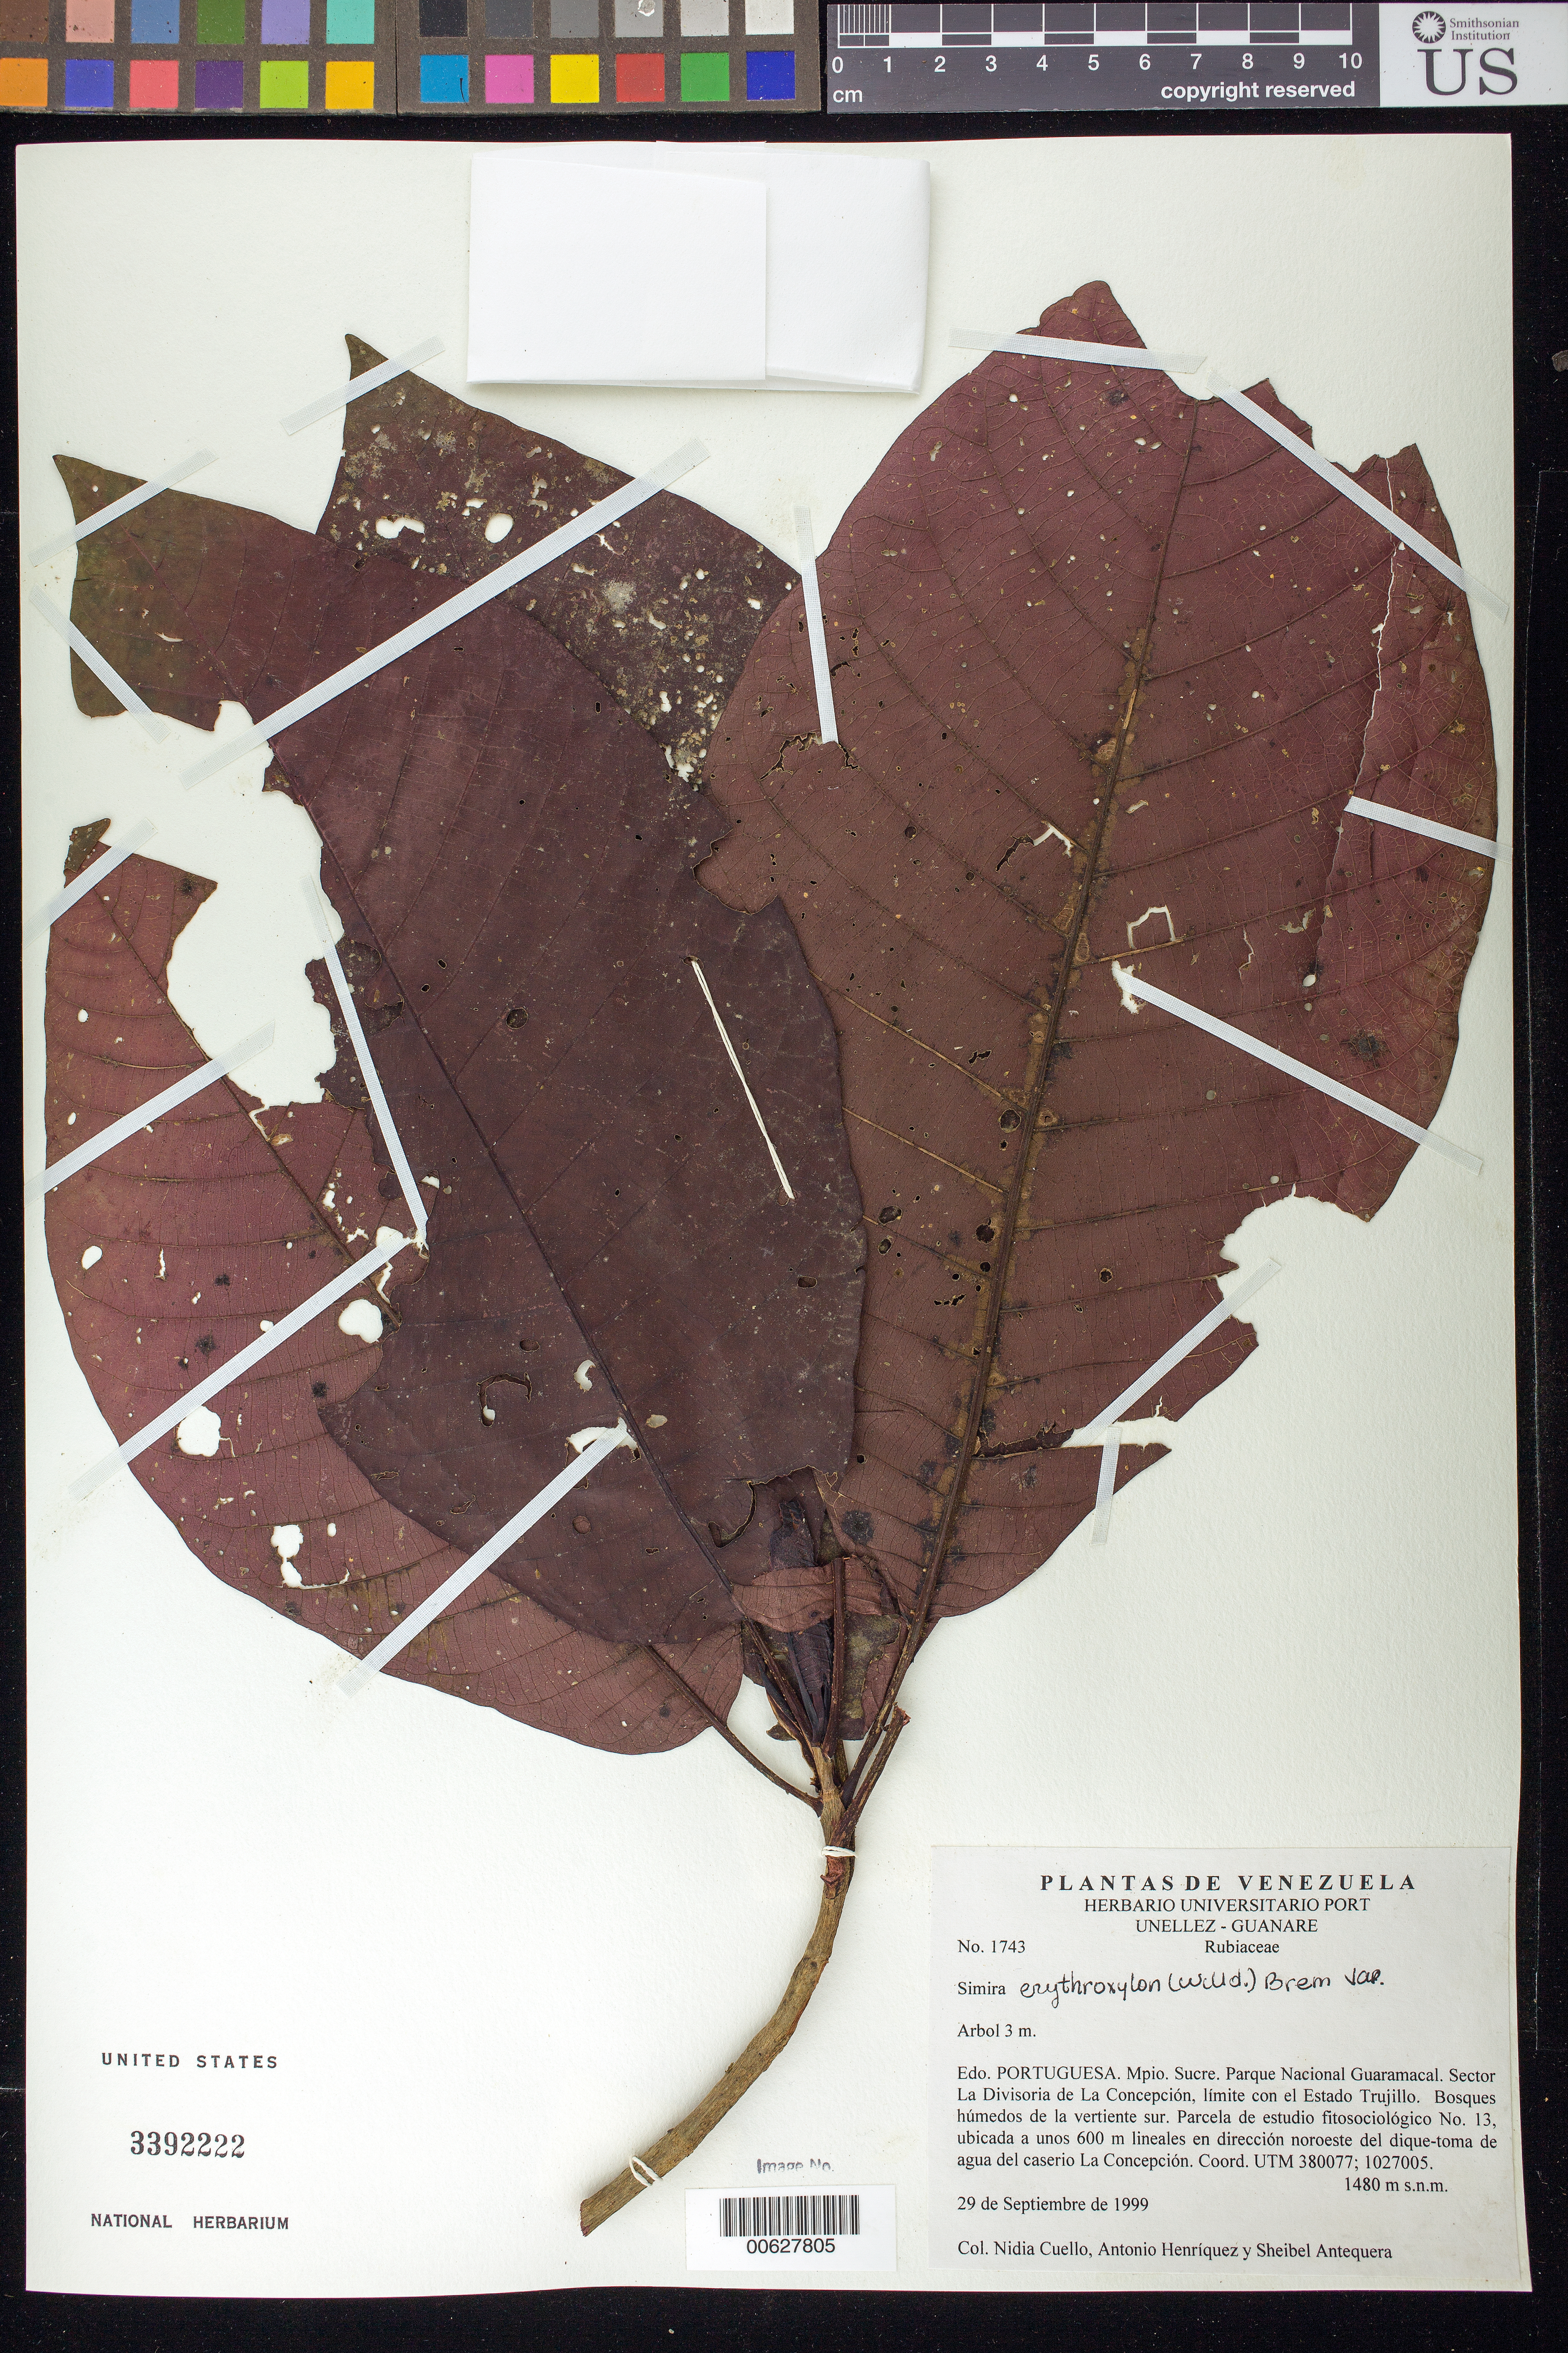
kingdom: Plantae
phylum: Tracheophyta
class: Magnoliopsida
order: Gentianales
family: Rubiaceae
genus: Simira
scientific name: Simira erythroxylon var. meridensis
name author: (Willd.) Bremek.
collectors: N. L. Cuello, A. Henriquez & S. Antequera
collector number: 1743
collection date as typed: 29 Sep 1999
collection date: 1999-09-29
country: Venezuela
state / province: Portuguesa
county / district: Sucre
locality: Parque Nacional Guaramacal. Sector La Divisoria de La Concepción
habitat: Bosques húmedos, parcela de estudio fitosociológico No. 13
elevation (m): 1480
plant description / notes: PORT, US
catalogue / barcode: US 3392222